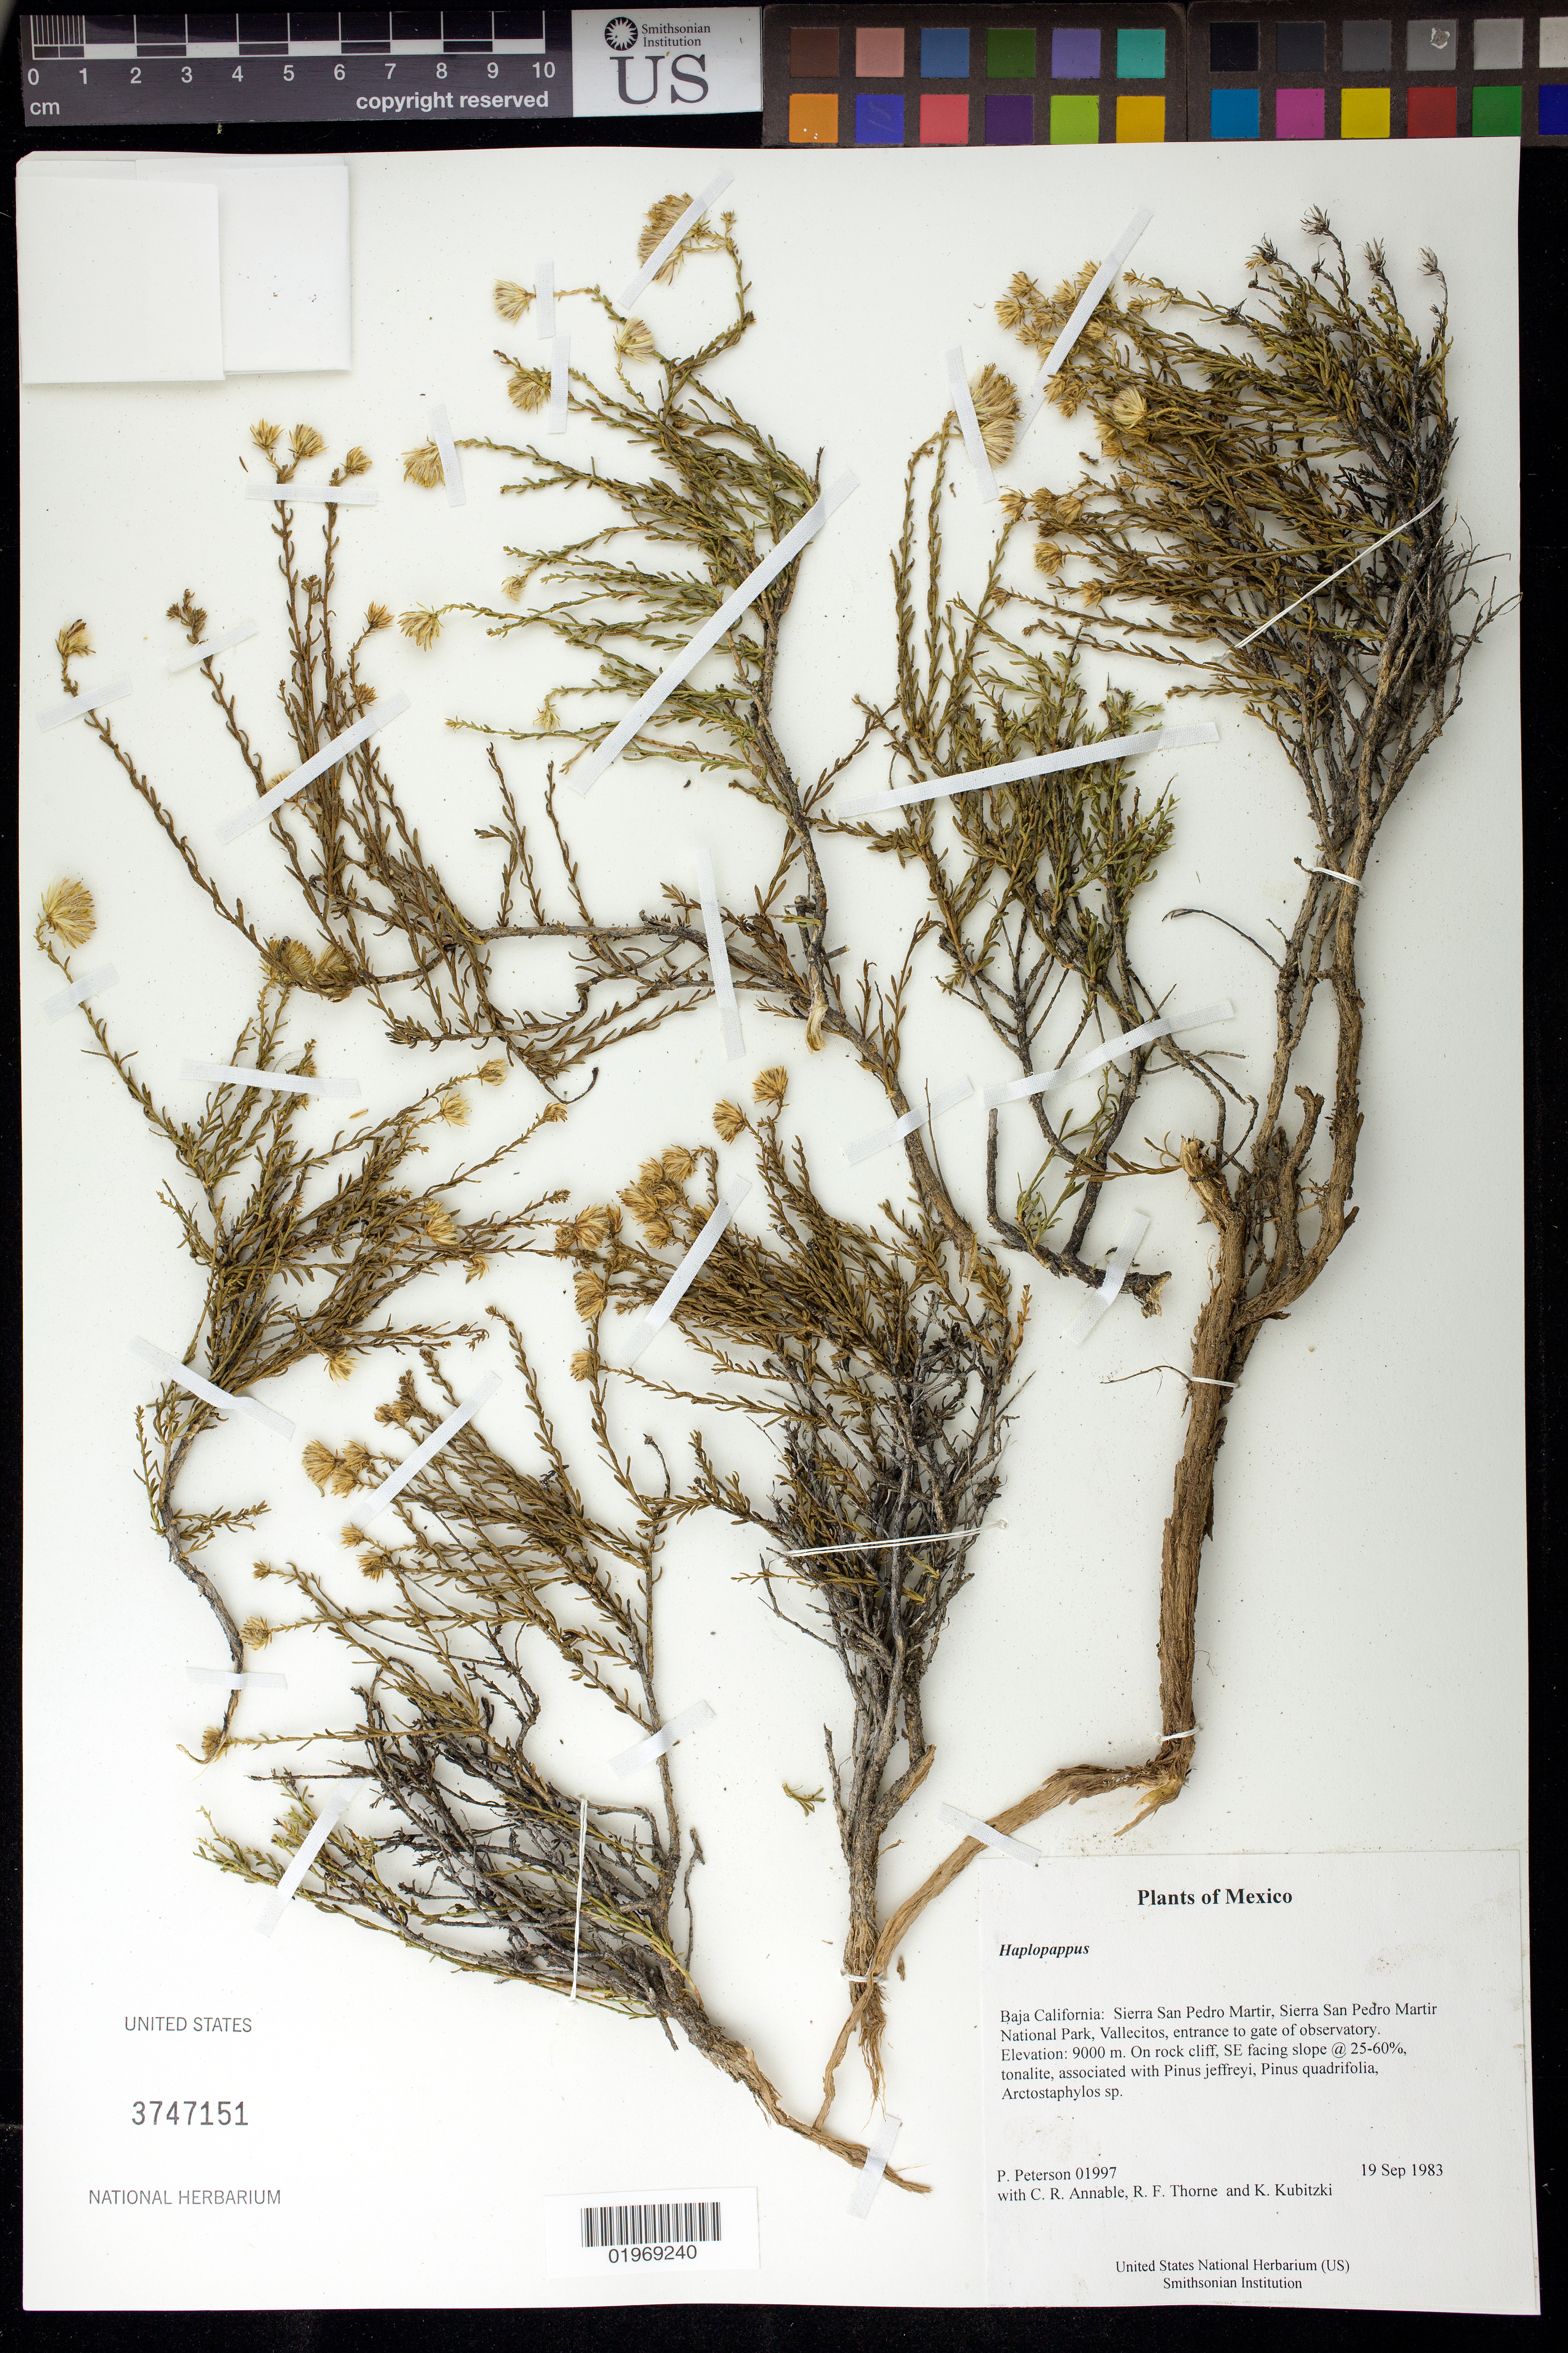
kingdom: Plantae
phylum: Tracheophyta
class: Magnoliopsida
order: Asterales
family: Asteraceae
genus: Haplopappus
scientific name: Haplopappus sp.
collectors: P. M. Peterson, C. R. Annable, R. F. Thorne & K. Kubitzki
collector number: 01997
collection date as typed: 19 Sep 1983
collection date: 1983-09-19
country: Mexico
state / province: Baja California Norte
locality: Sierra San Pedro Martir, Sierra San Pedro Martir National Park, Vallecitos, entrance to gate of observatory.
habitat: On rock cliff, SE facing slope @ 25-60%, tonalite, associated with Pinus jeffreyi, Pinus quadrifolia, Arctostaphylos sp.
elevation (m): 9000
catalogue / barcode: US 3747151